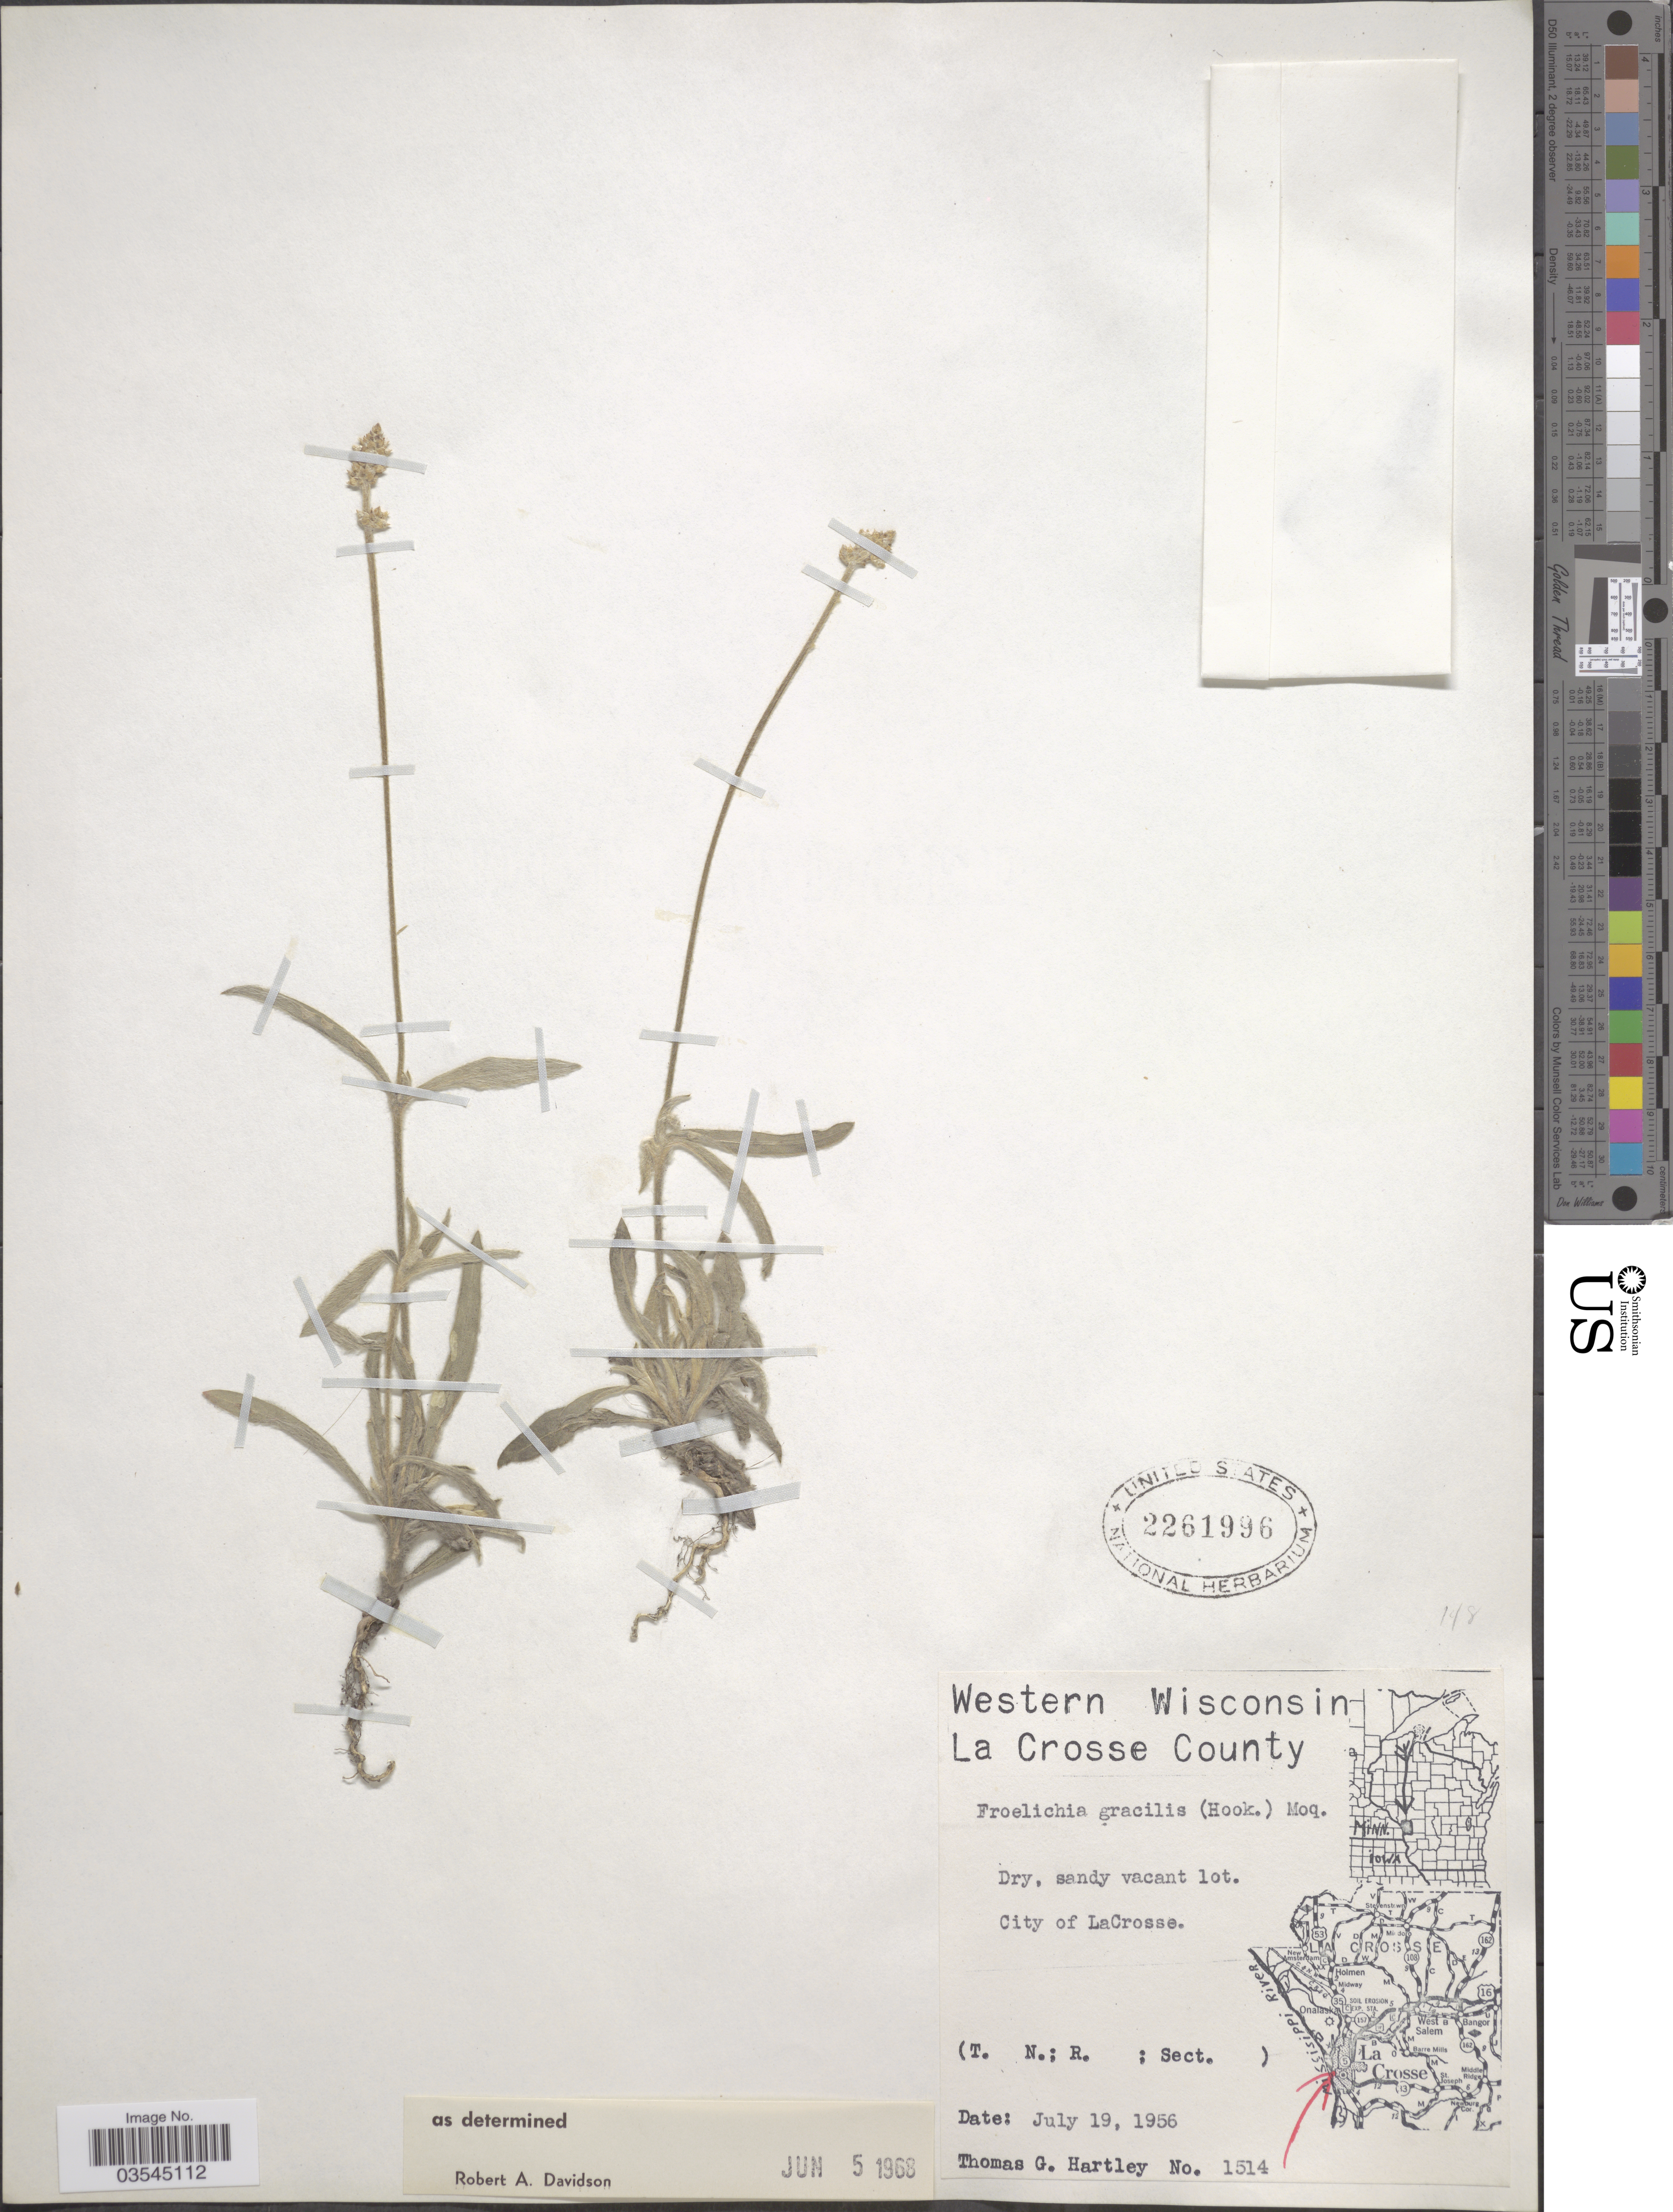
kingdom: Plantae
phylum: Tracheophyta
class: Magnoliopsida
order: Caryophyllales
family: Amaranthaceae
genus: Froelichia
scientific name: Froelichia gracilis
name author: (Hook.) Moq.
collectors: T. G. Hartley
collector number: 1514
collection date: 1956-07-19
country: United States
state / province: Wisconsin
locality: Western Wisconsin La Crosse County. City of LaCrosse.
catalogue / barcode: US 2261996